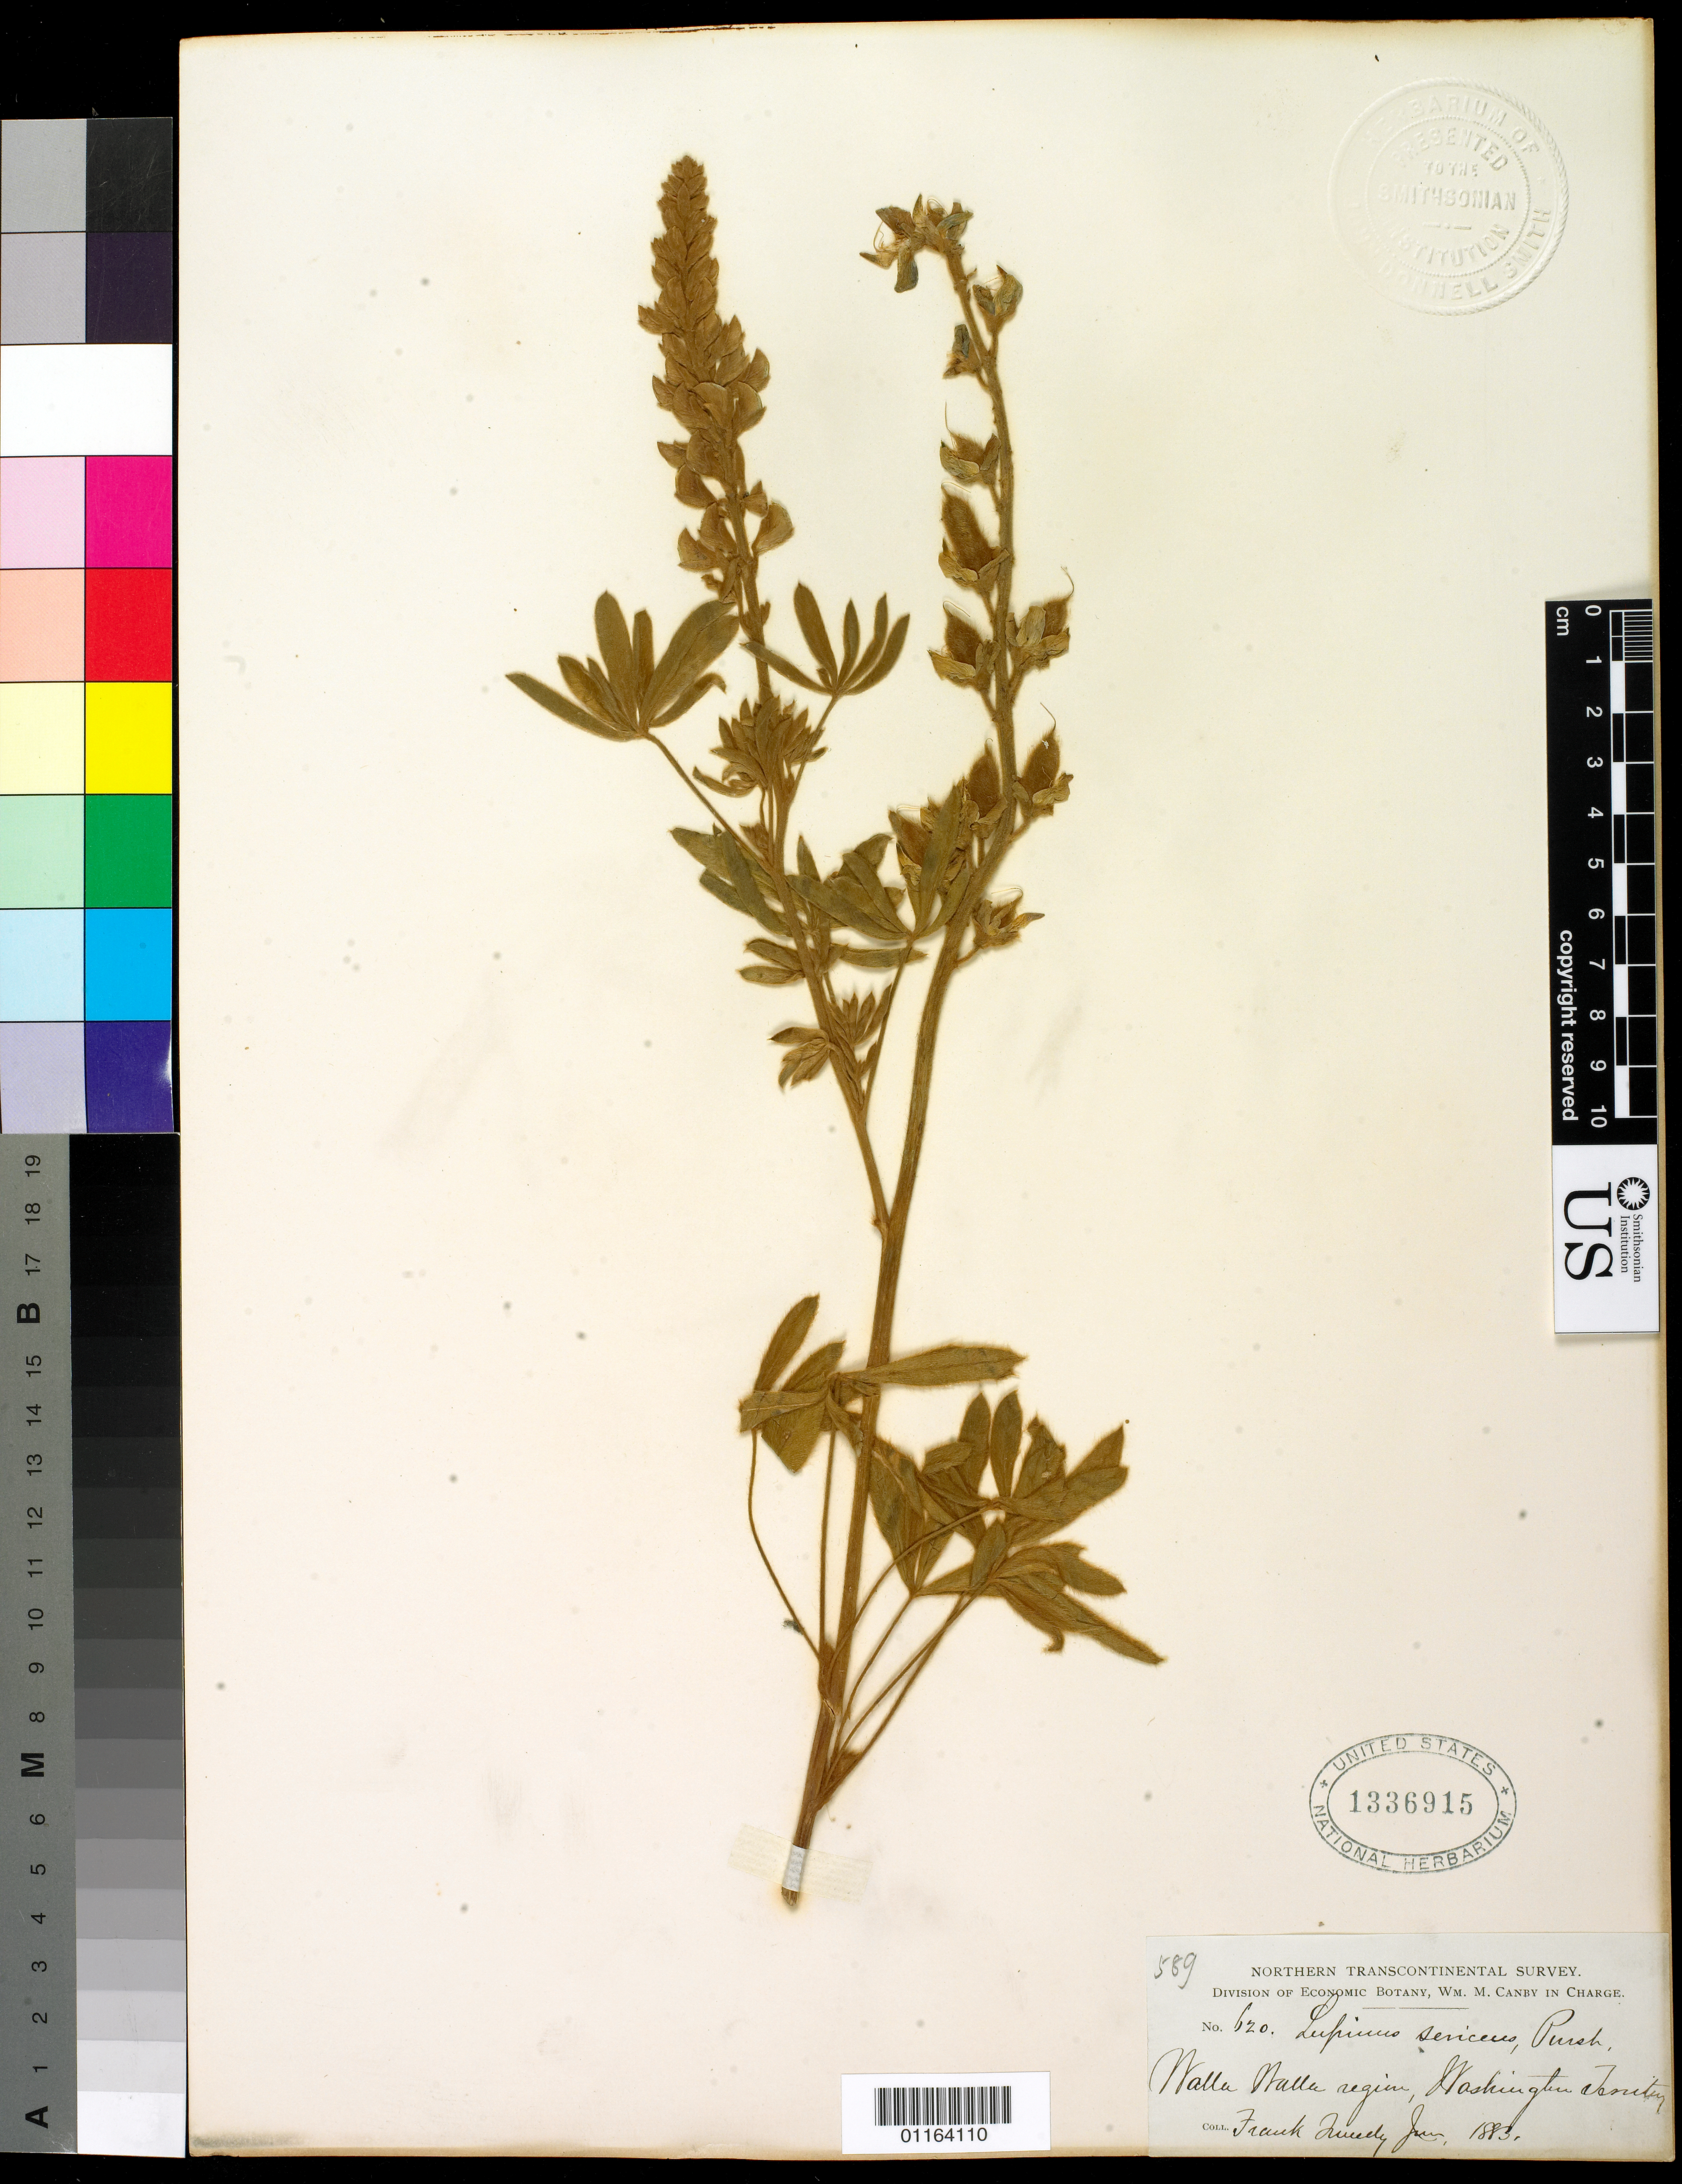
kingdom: Plantae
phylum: Tracheophyta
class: Magnoliopsida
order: Fabales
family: Fabaceae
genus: Lupinus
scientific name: Lupinus sericeus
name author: Pursh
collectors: F. Tweedy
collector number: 589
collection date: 1883-06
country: United States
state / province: Washington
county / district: Walla Walla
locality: Walla Walla region, Washington Territory.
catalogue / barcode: US 1336915